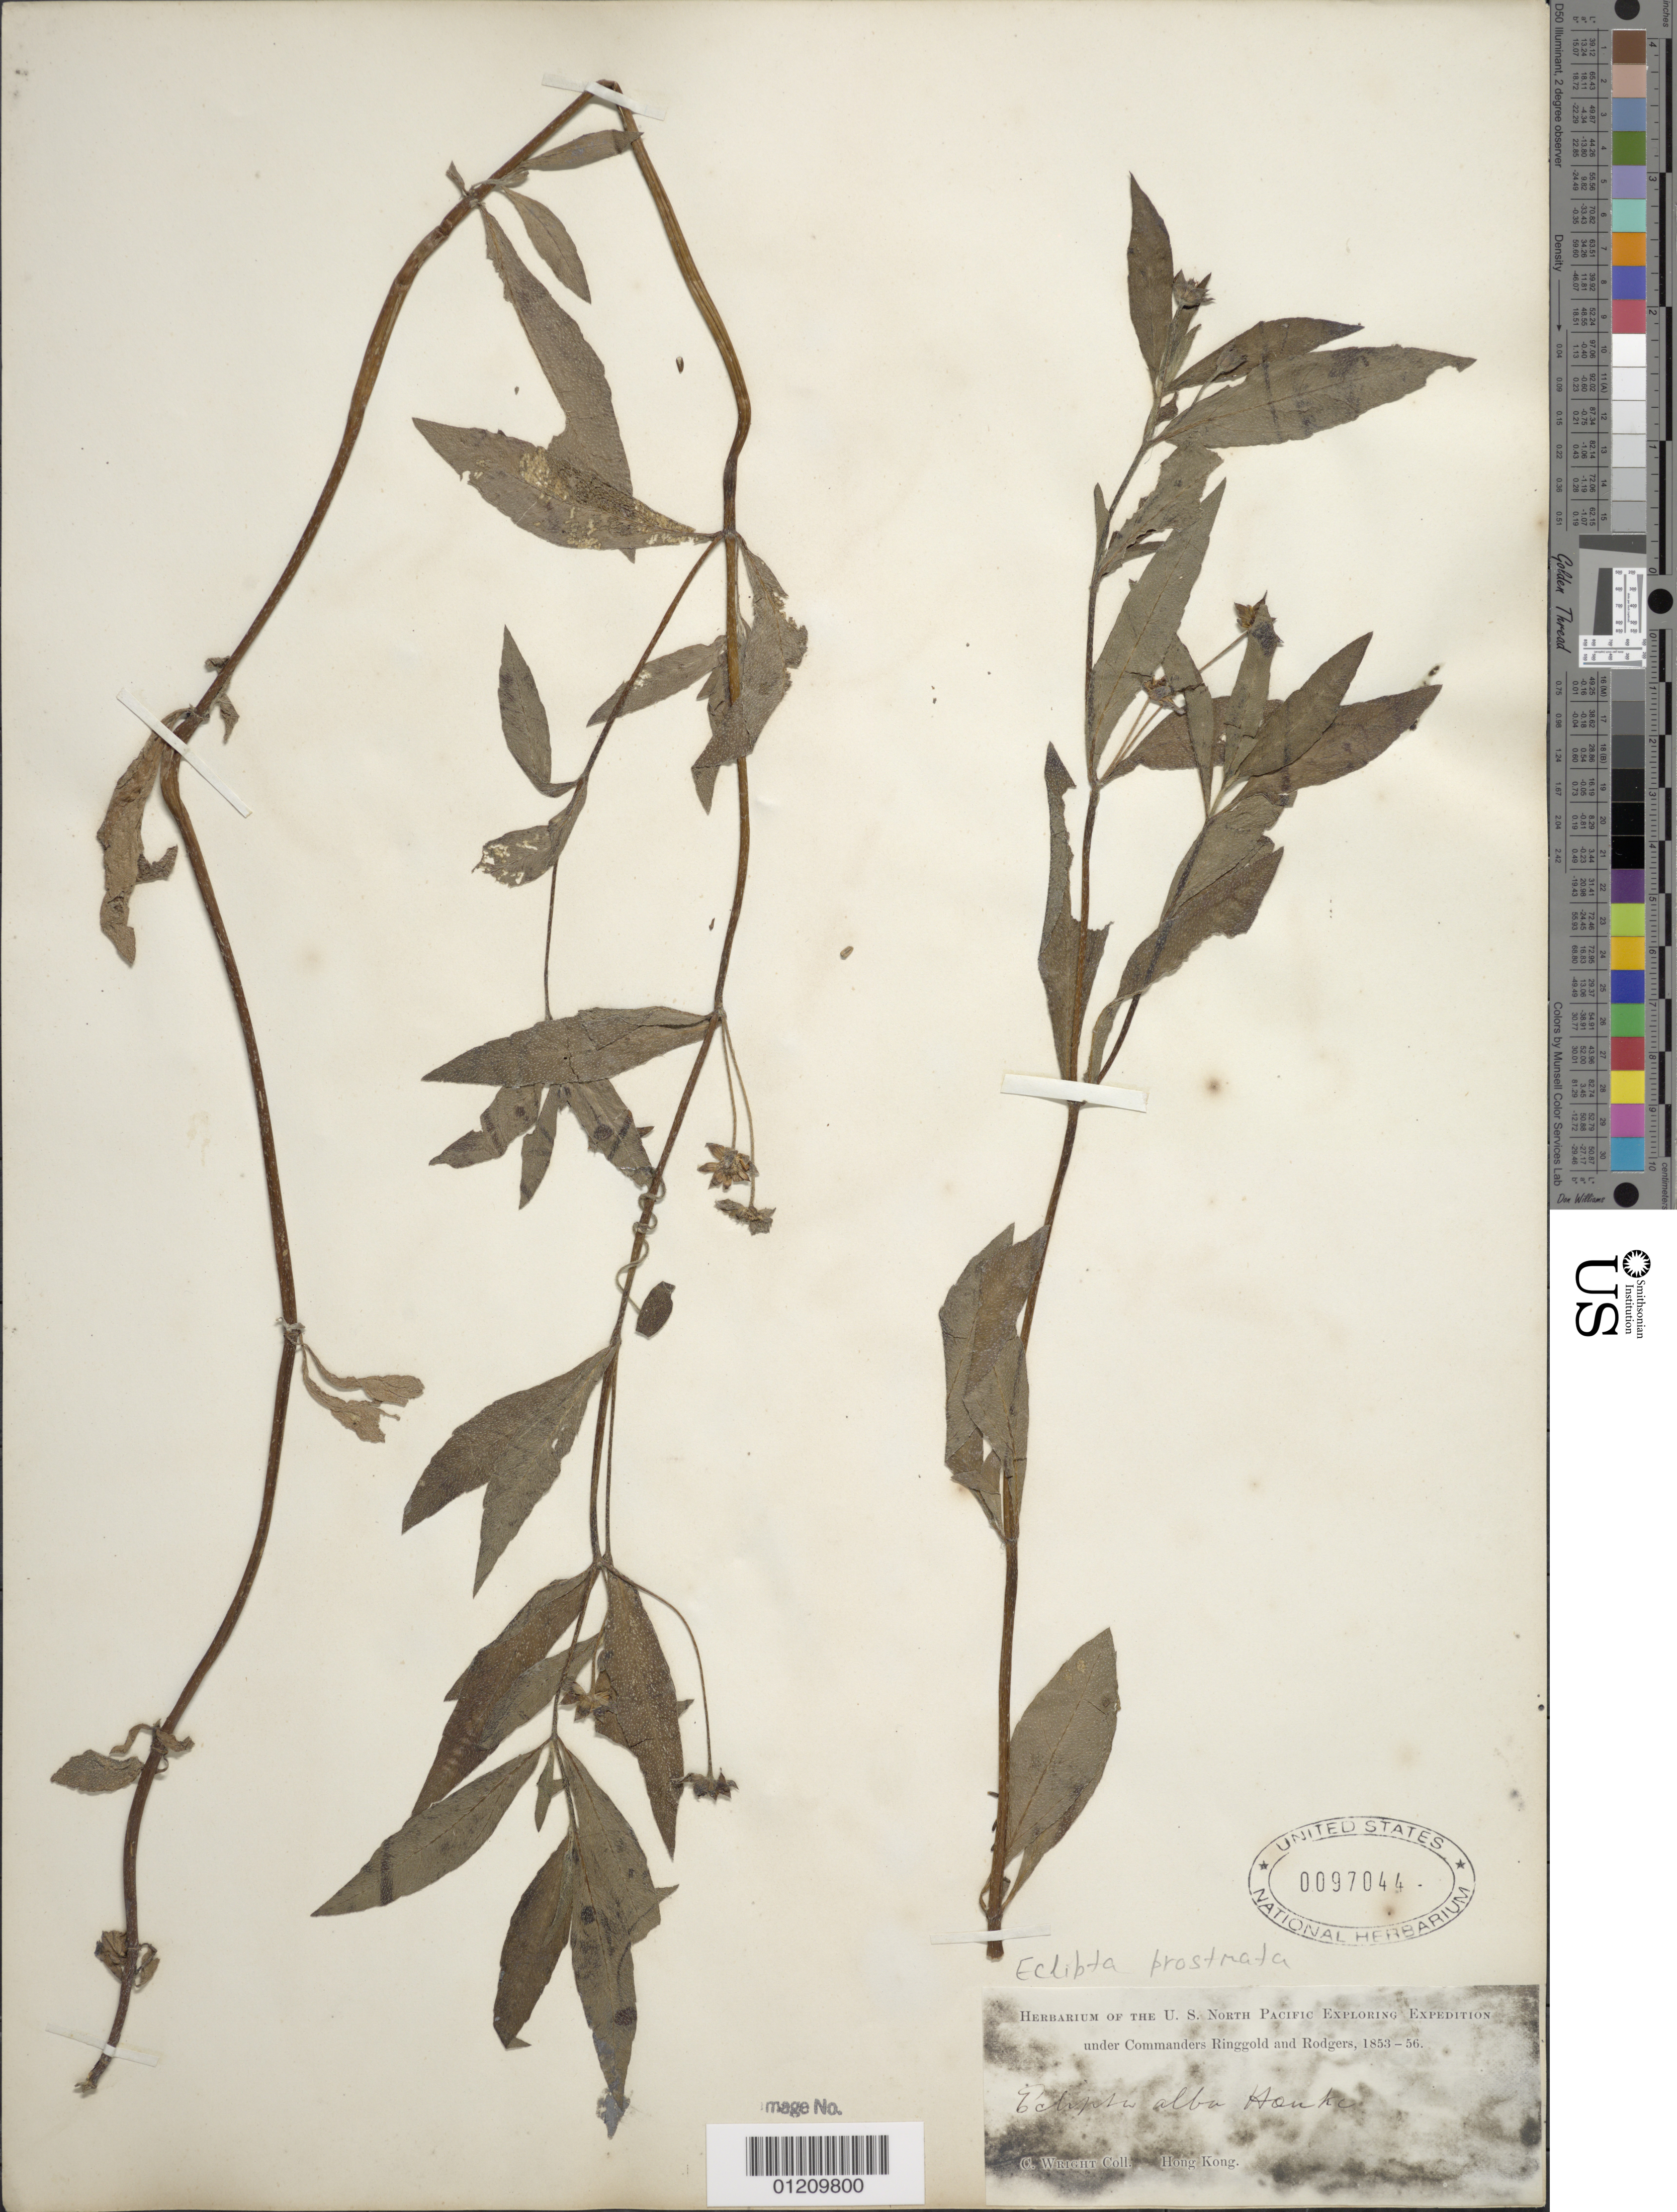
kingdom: Plantae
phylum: Tracheophyta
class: Magnoliopsida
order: Asterales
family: Asteraceae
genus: Eclipta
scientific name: Eclipta prostrata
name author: (L.) L.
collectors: C. Wright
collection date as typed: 1853 to -- -- 1856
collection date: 1853/1856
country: China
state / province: Hong Kong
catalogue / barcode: US 97044